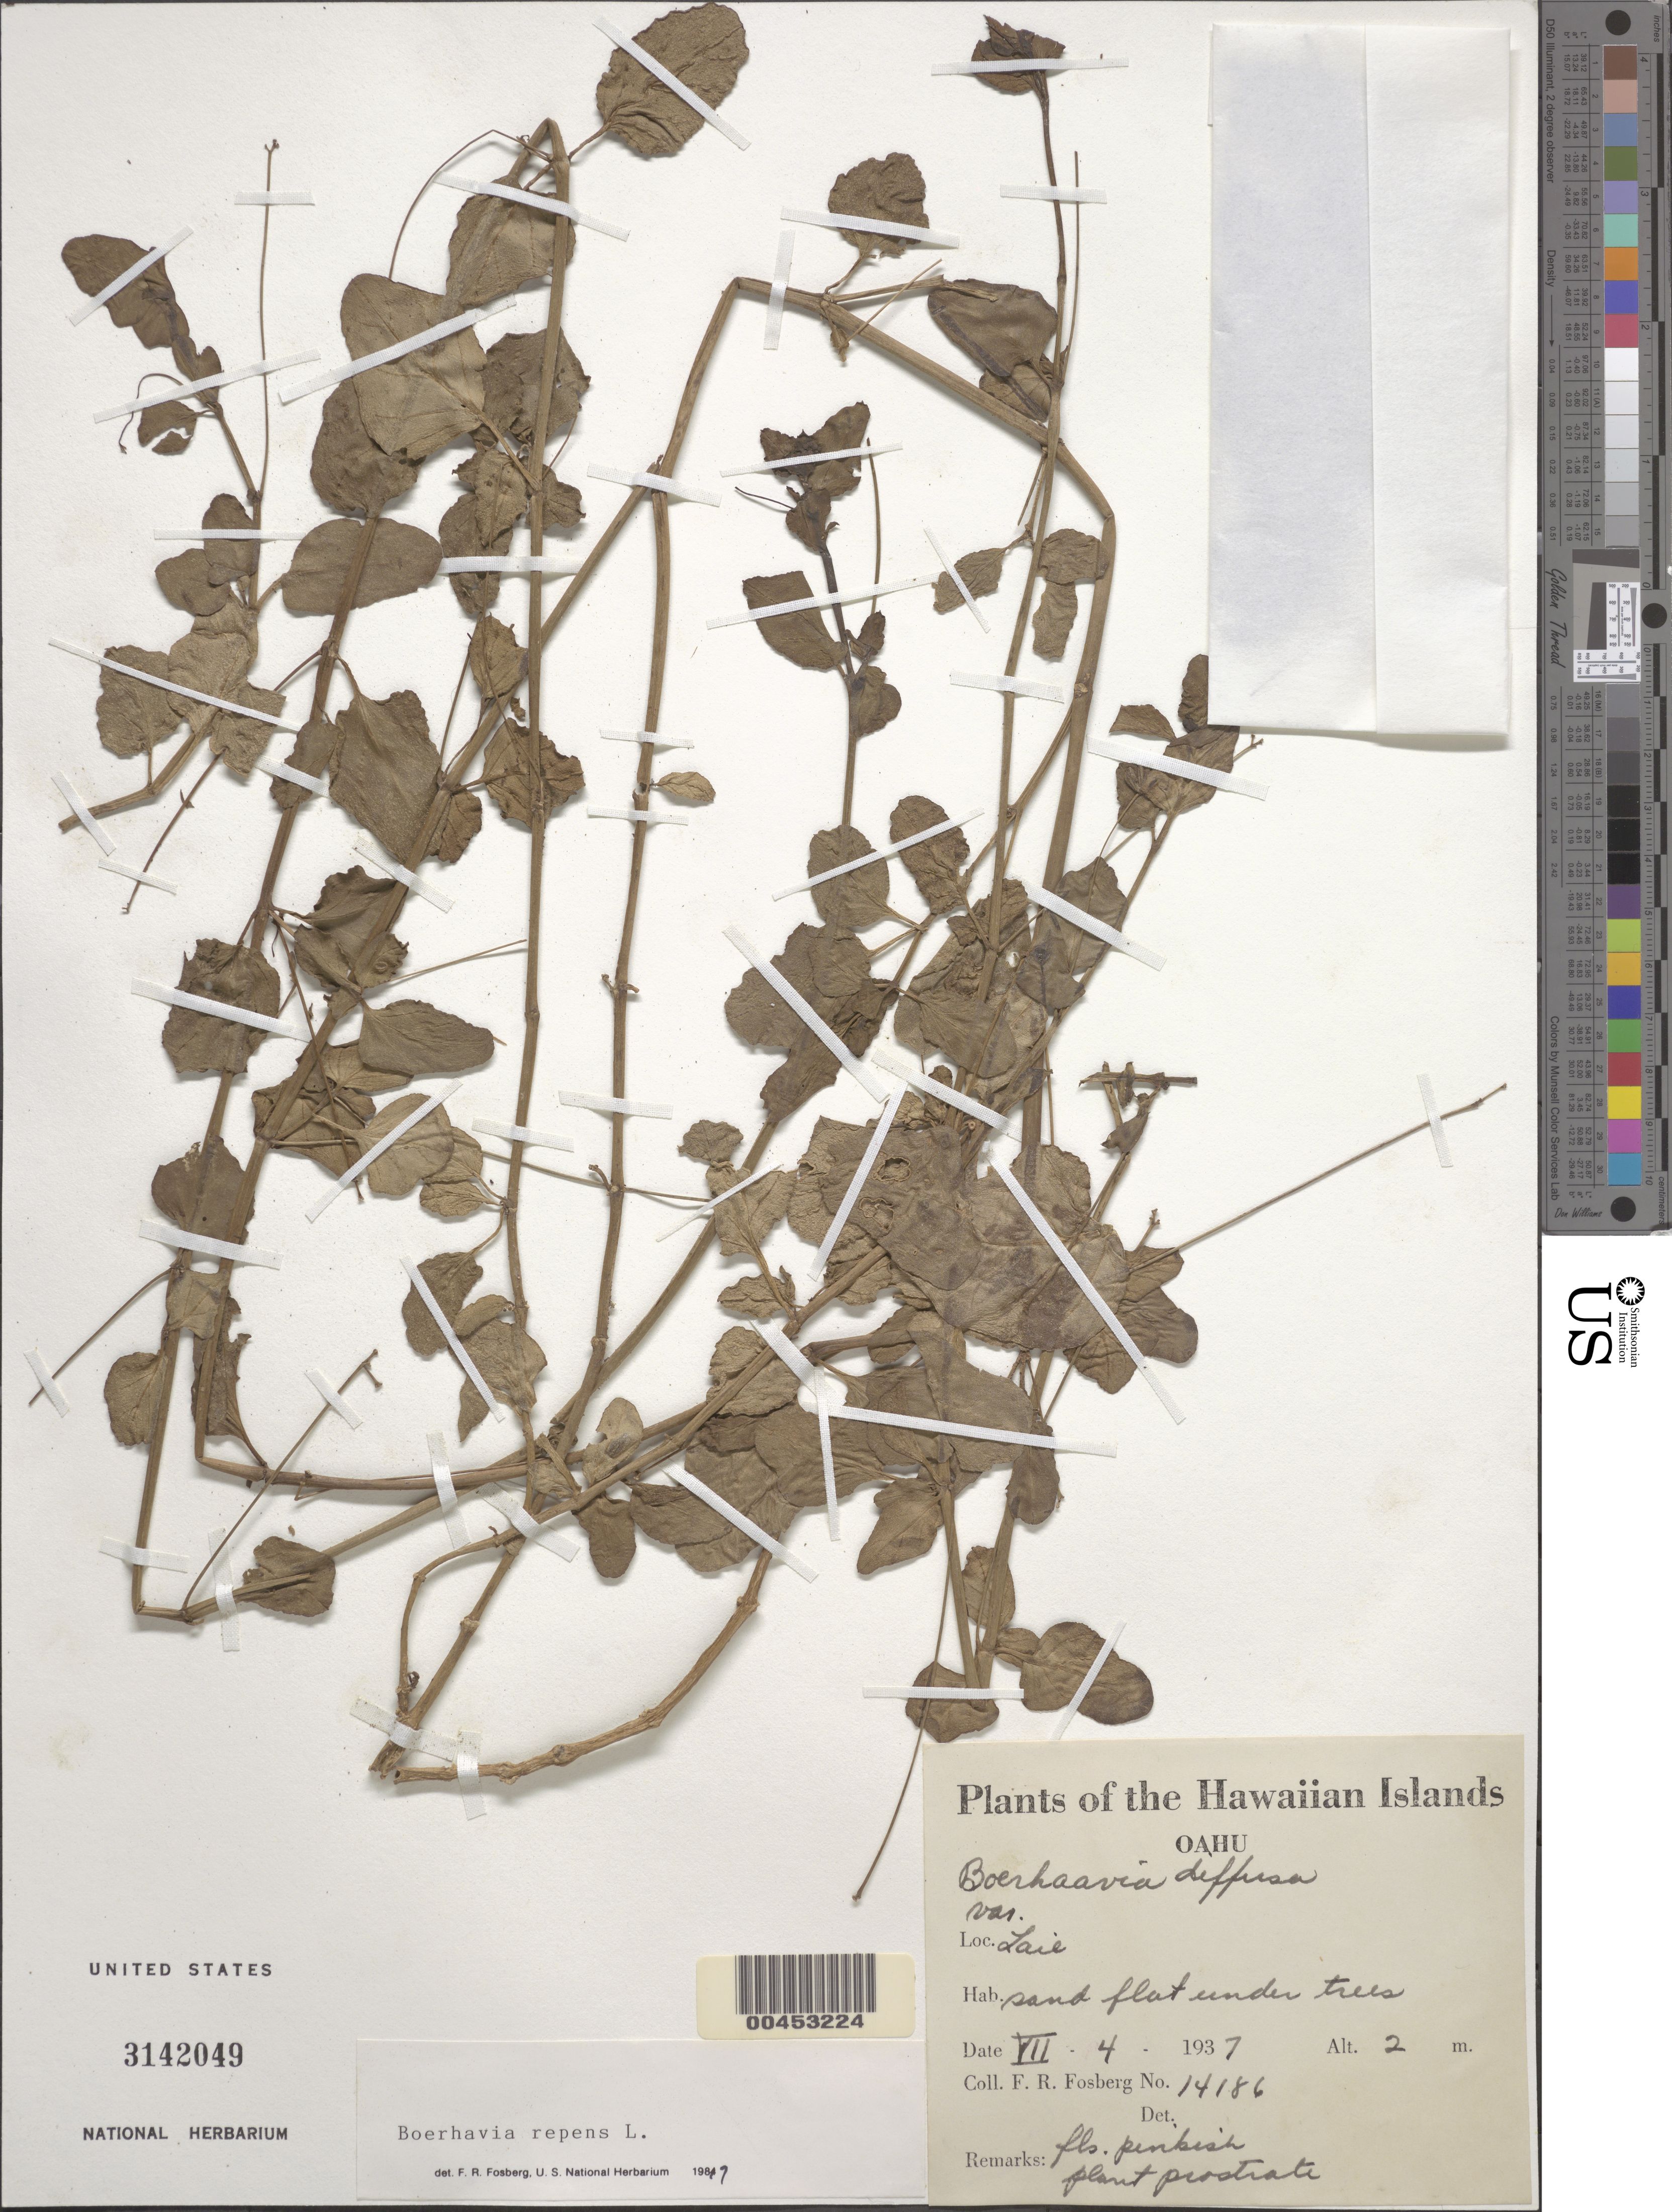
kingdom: Plantae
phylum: Tracheophyta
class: Magnoliopsida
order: Caryophyllales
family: Nyctaginaceae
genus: Boerhavia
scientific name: Boerhavia repens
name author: L.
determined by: Fosberg, F. R.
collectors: F. R. Fosberg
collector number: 14186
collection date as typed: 4 Jul 1937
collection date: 1937-07-04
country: United States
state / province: Hawaii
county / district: Honolulu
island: Oahu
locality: Laie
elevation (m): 2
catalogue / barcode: US 3142049